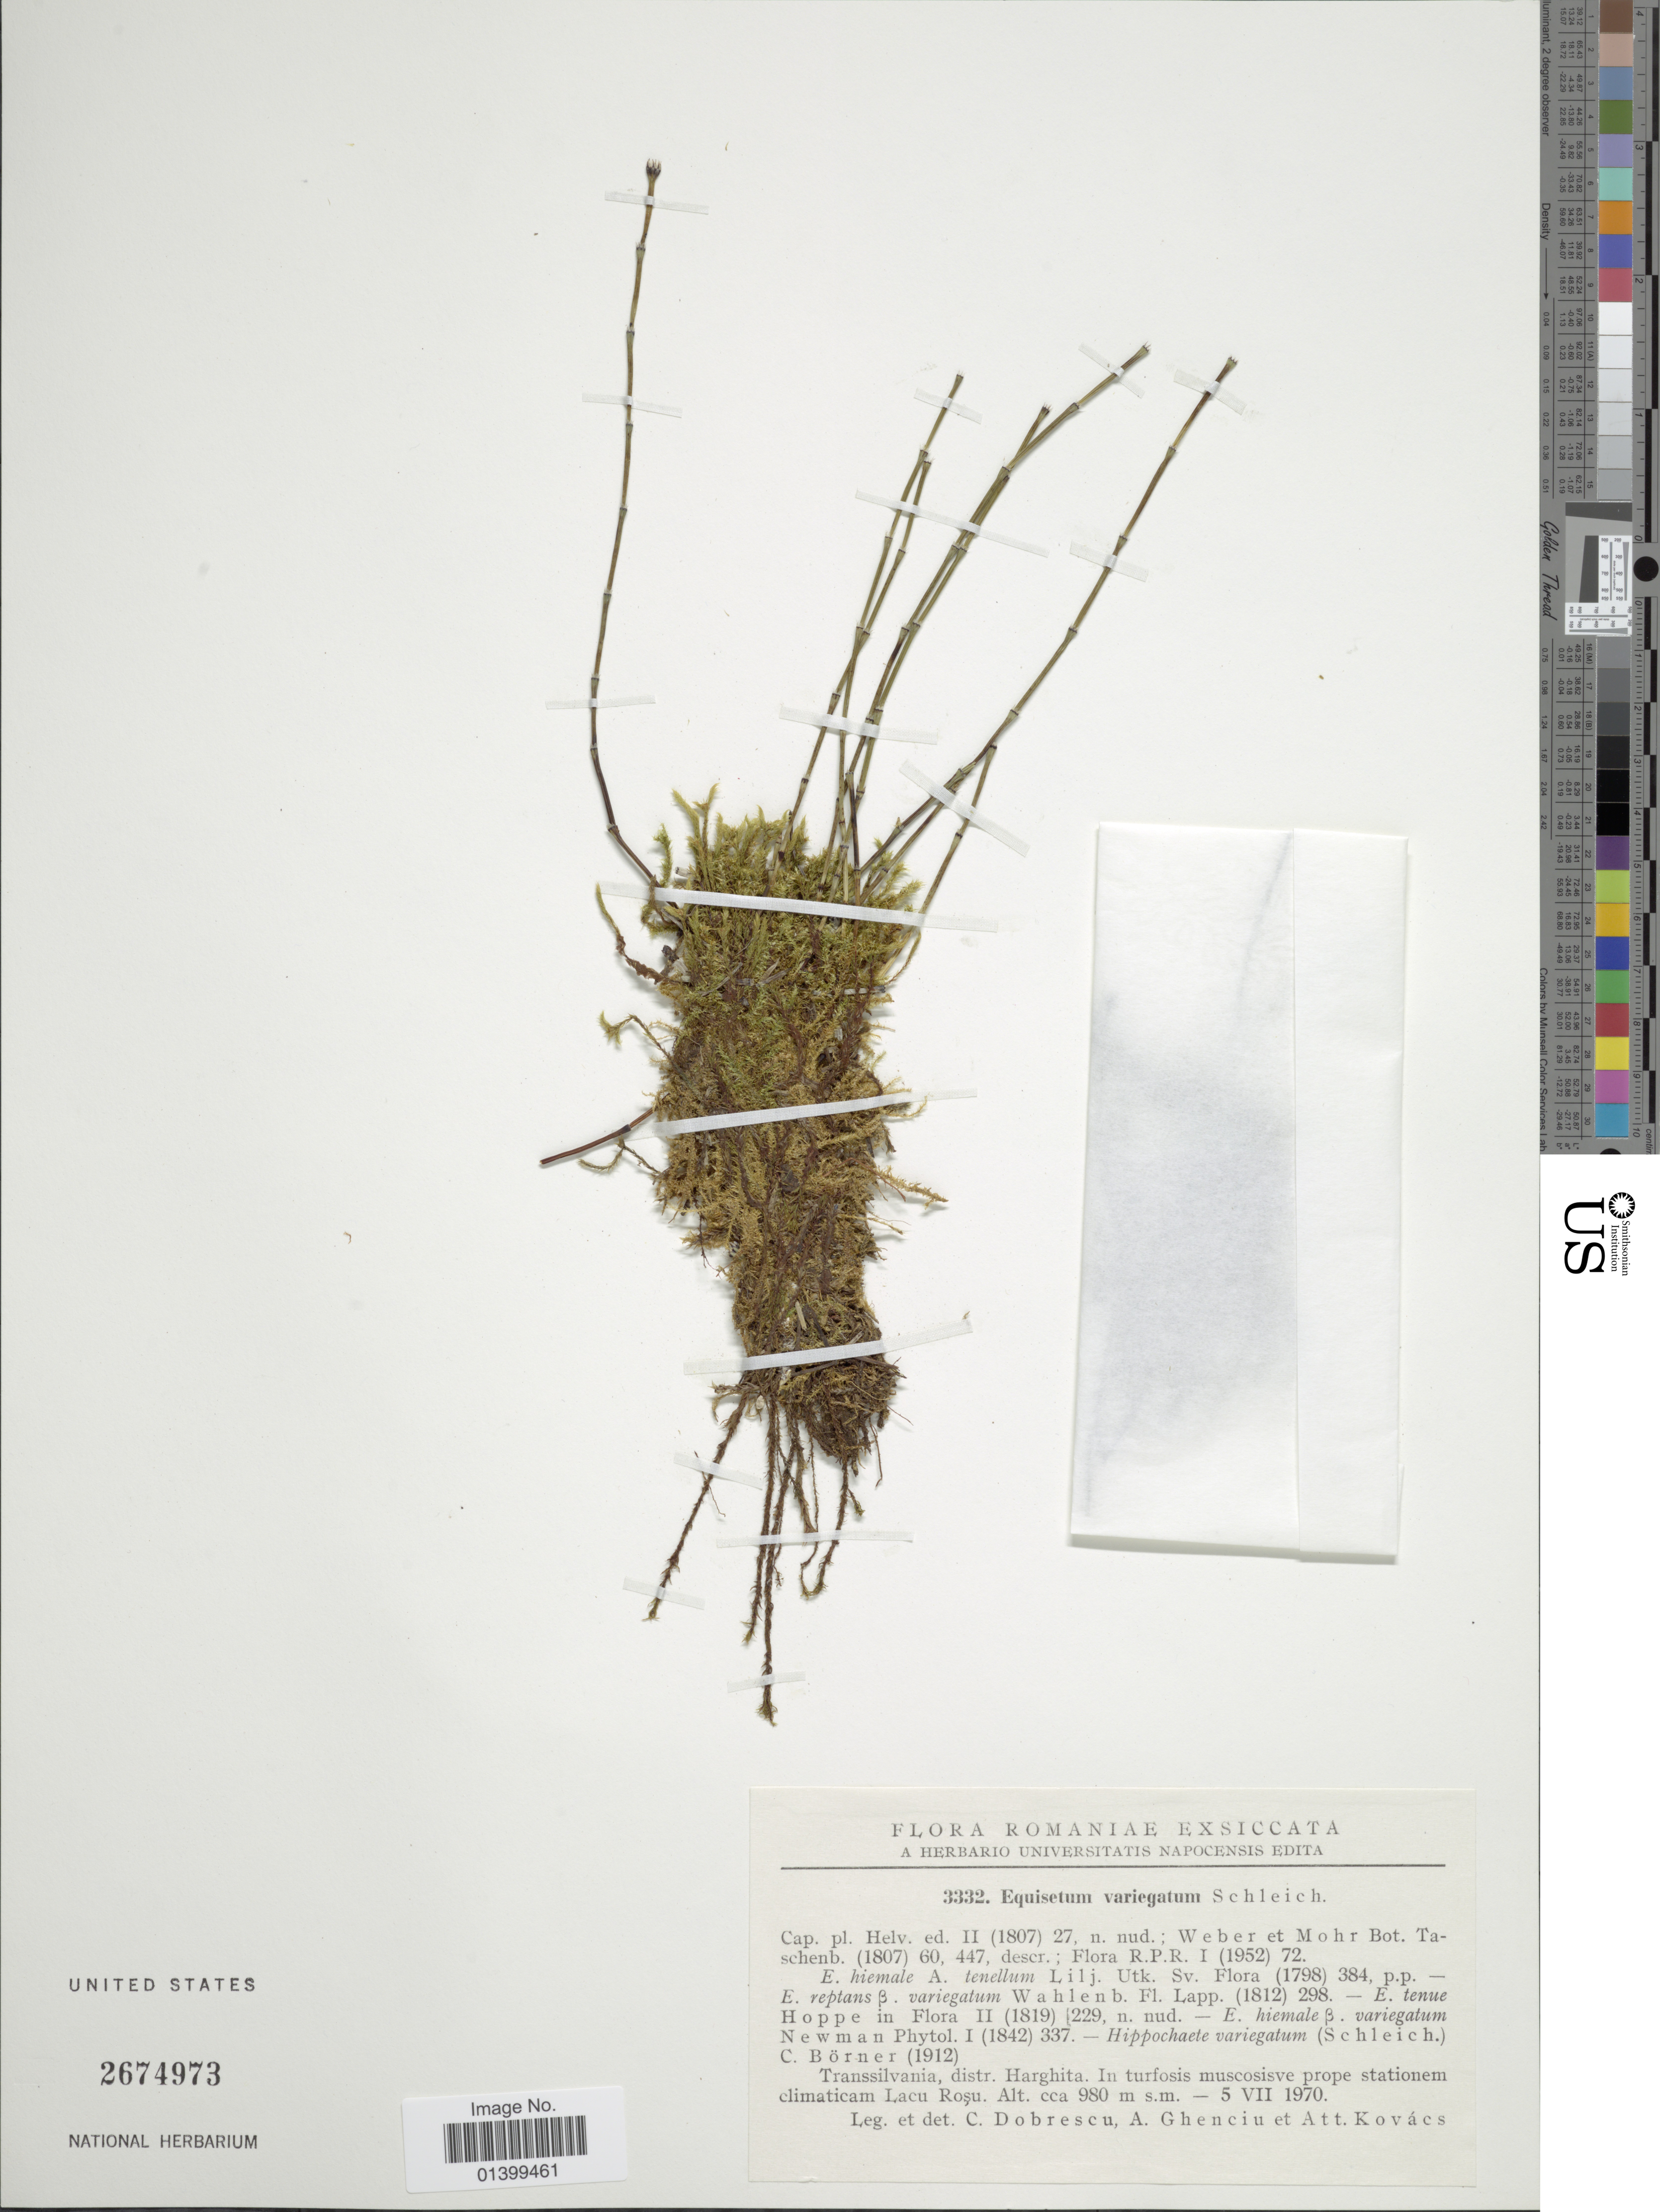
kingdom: Plantae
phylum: Tracheophyta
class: Polypodiopsida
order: Equisetales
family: Equisetaceae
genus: Equisetum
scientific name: Equisetum variegatum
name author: Schleich. ex F. Weber & D. Mohr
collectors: C. Dobrescu, A. Ghenciu & A. Kovacs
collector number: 3332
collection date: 1970-07-05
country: Romania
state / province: Harghita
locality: Transsilvania, distr. Harghita. In turfosis muscosisve prope stationem climaticam Lacu Rosu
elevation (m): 980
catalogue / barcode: US 2674973